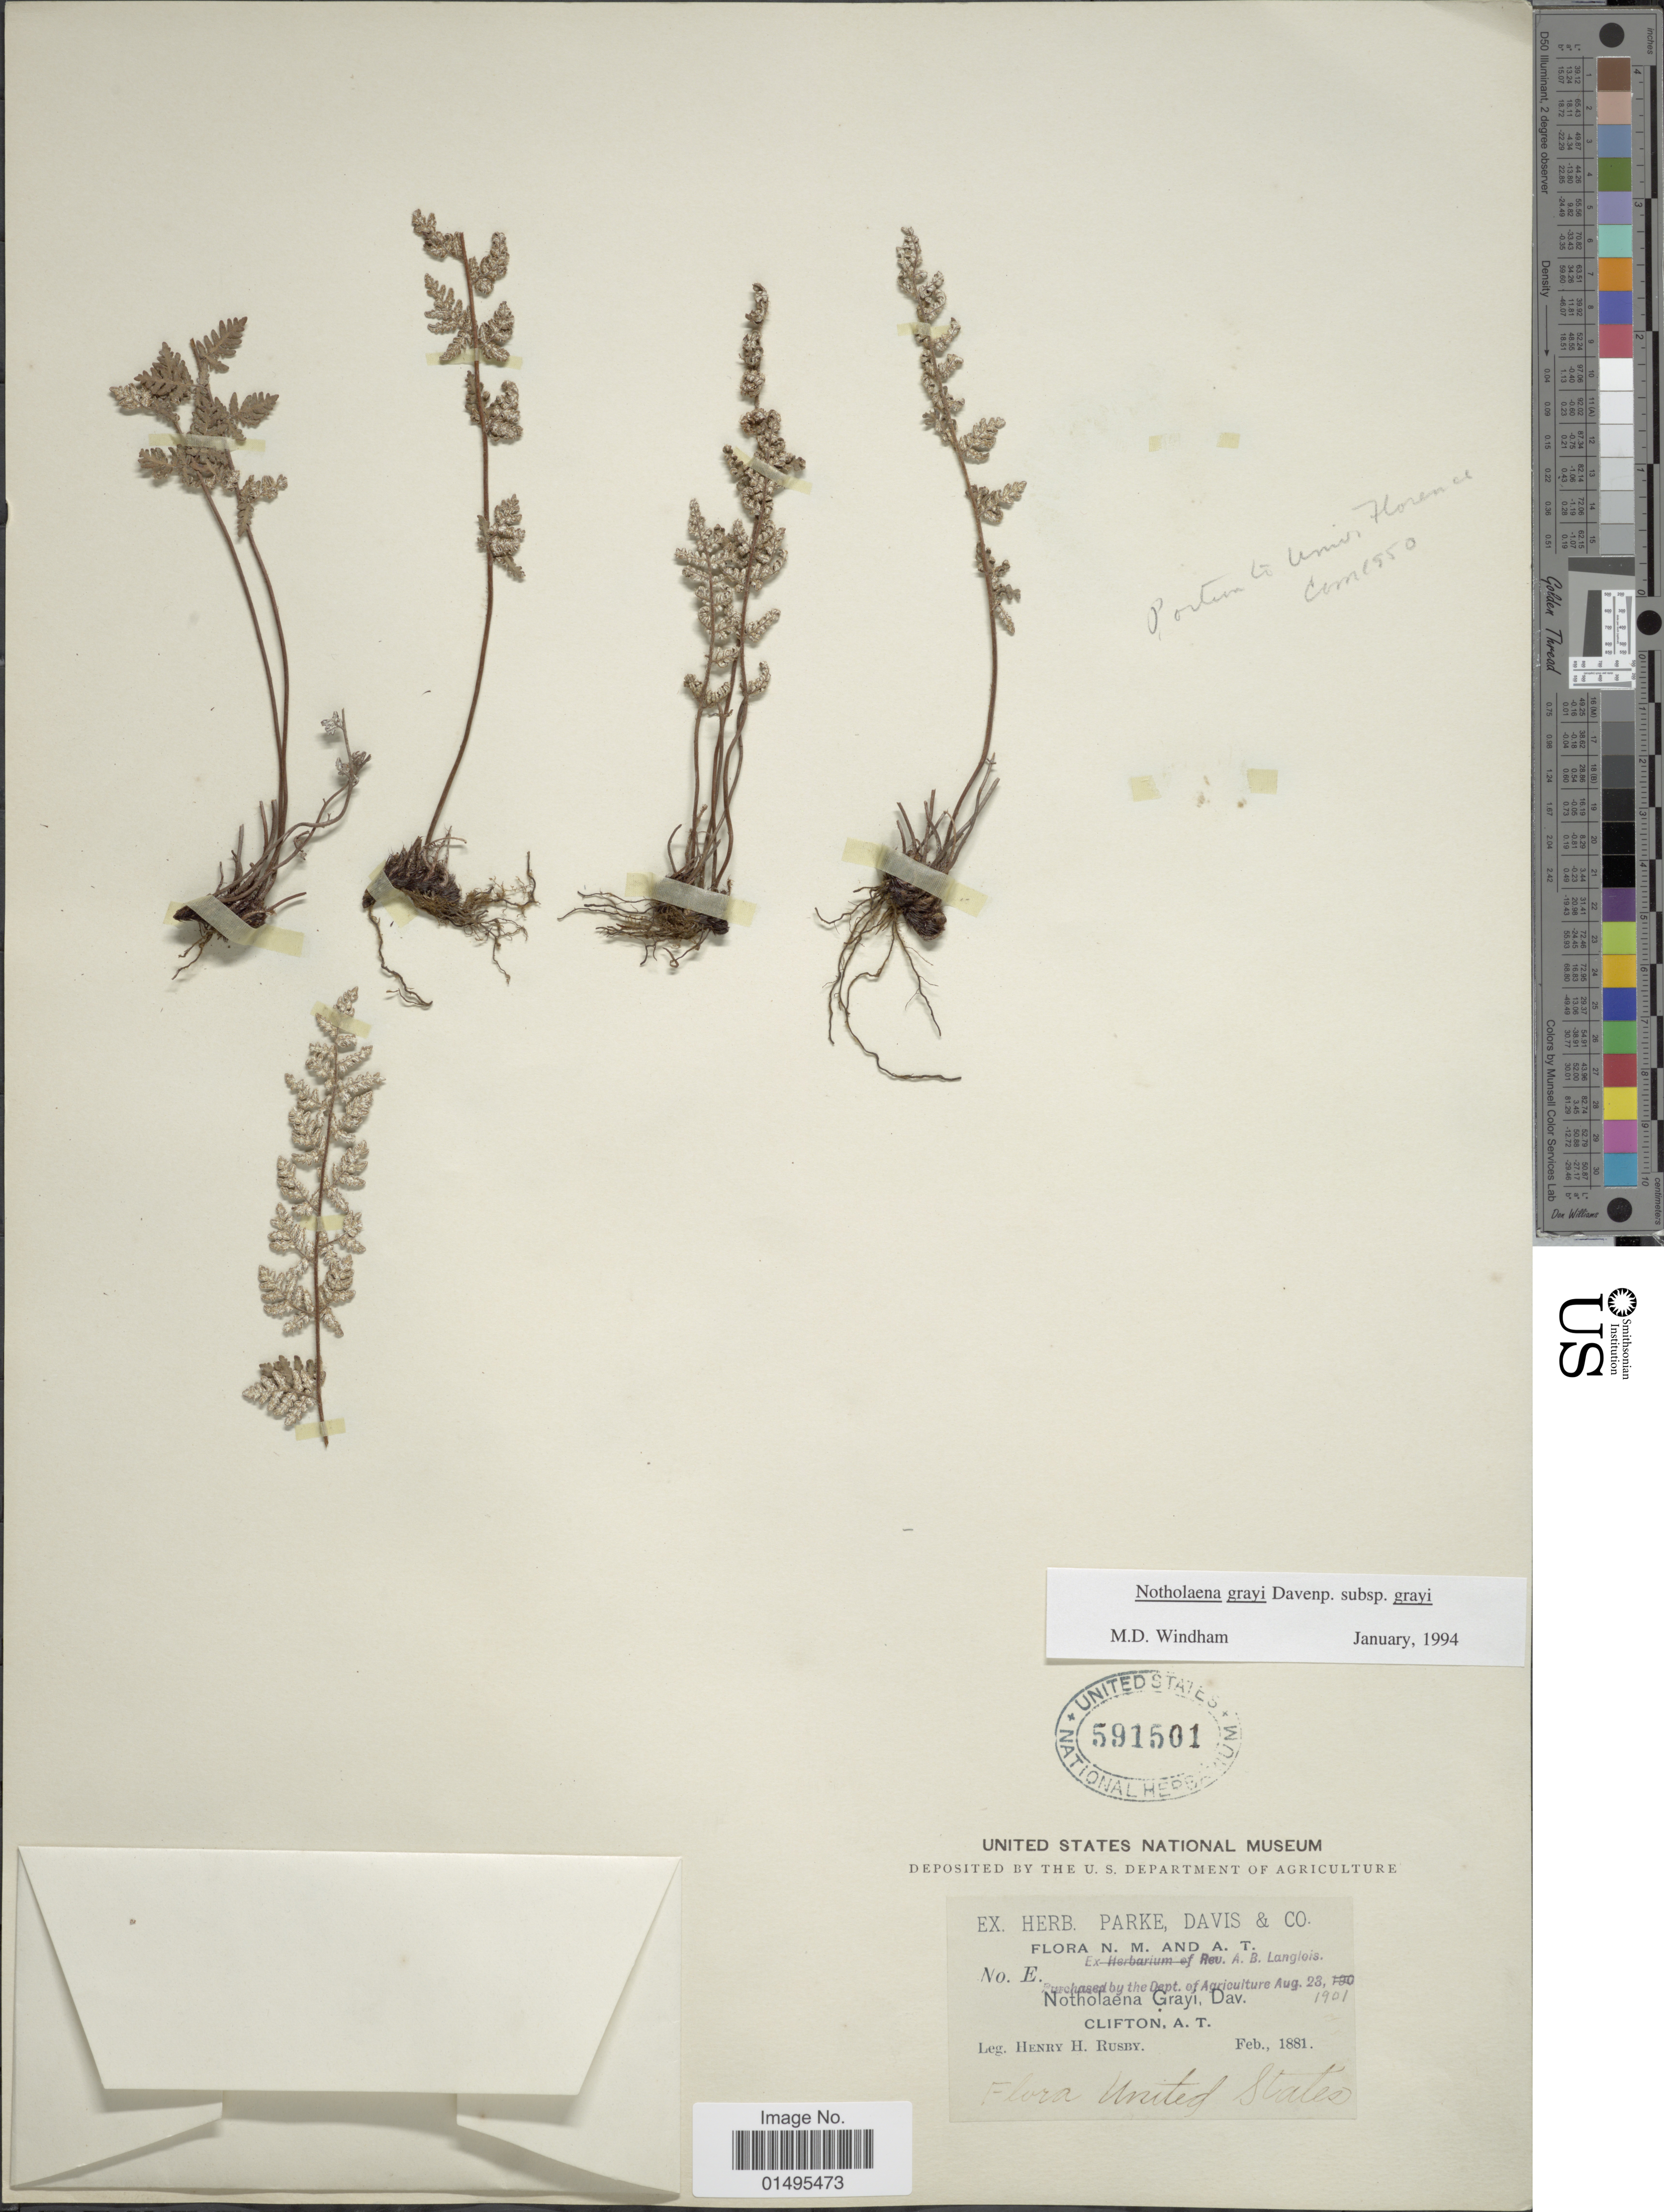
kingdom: Plantae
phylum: Tracheophyta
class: Polypodiopsida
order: Polypodiales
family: Pteridaceae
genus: Notholaena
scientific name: Notholaena grayi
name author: Davenp.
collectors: H. H. Rusby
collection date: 1881-02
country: United States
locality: N.M. and A.T. Clifton, A.T.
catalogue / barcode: US 591501